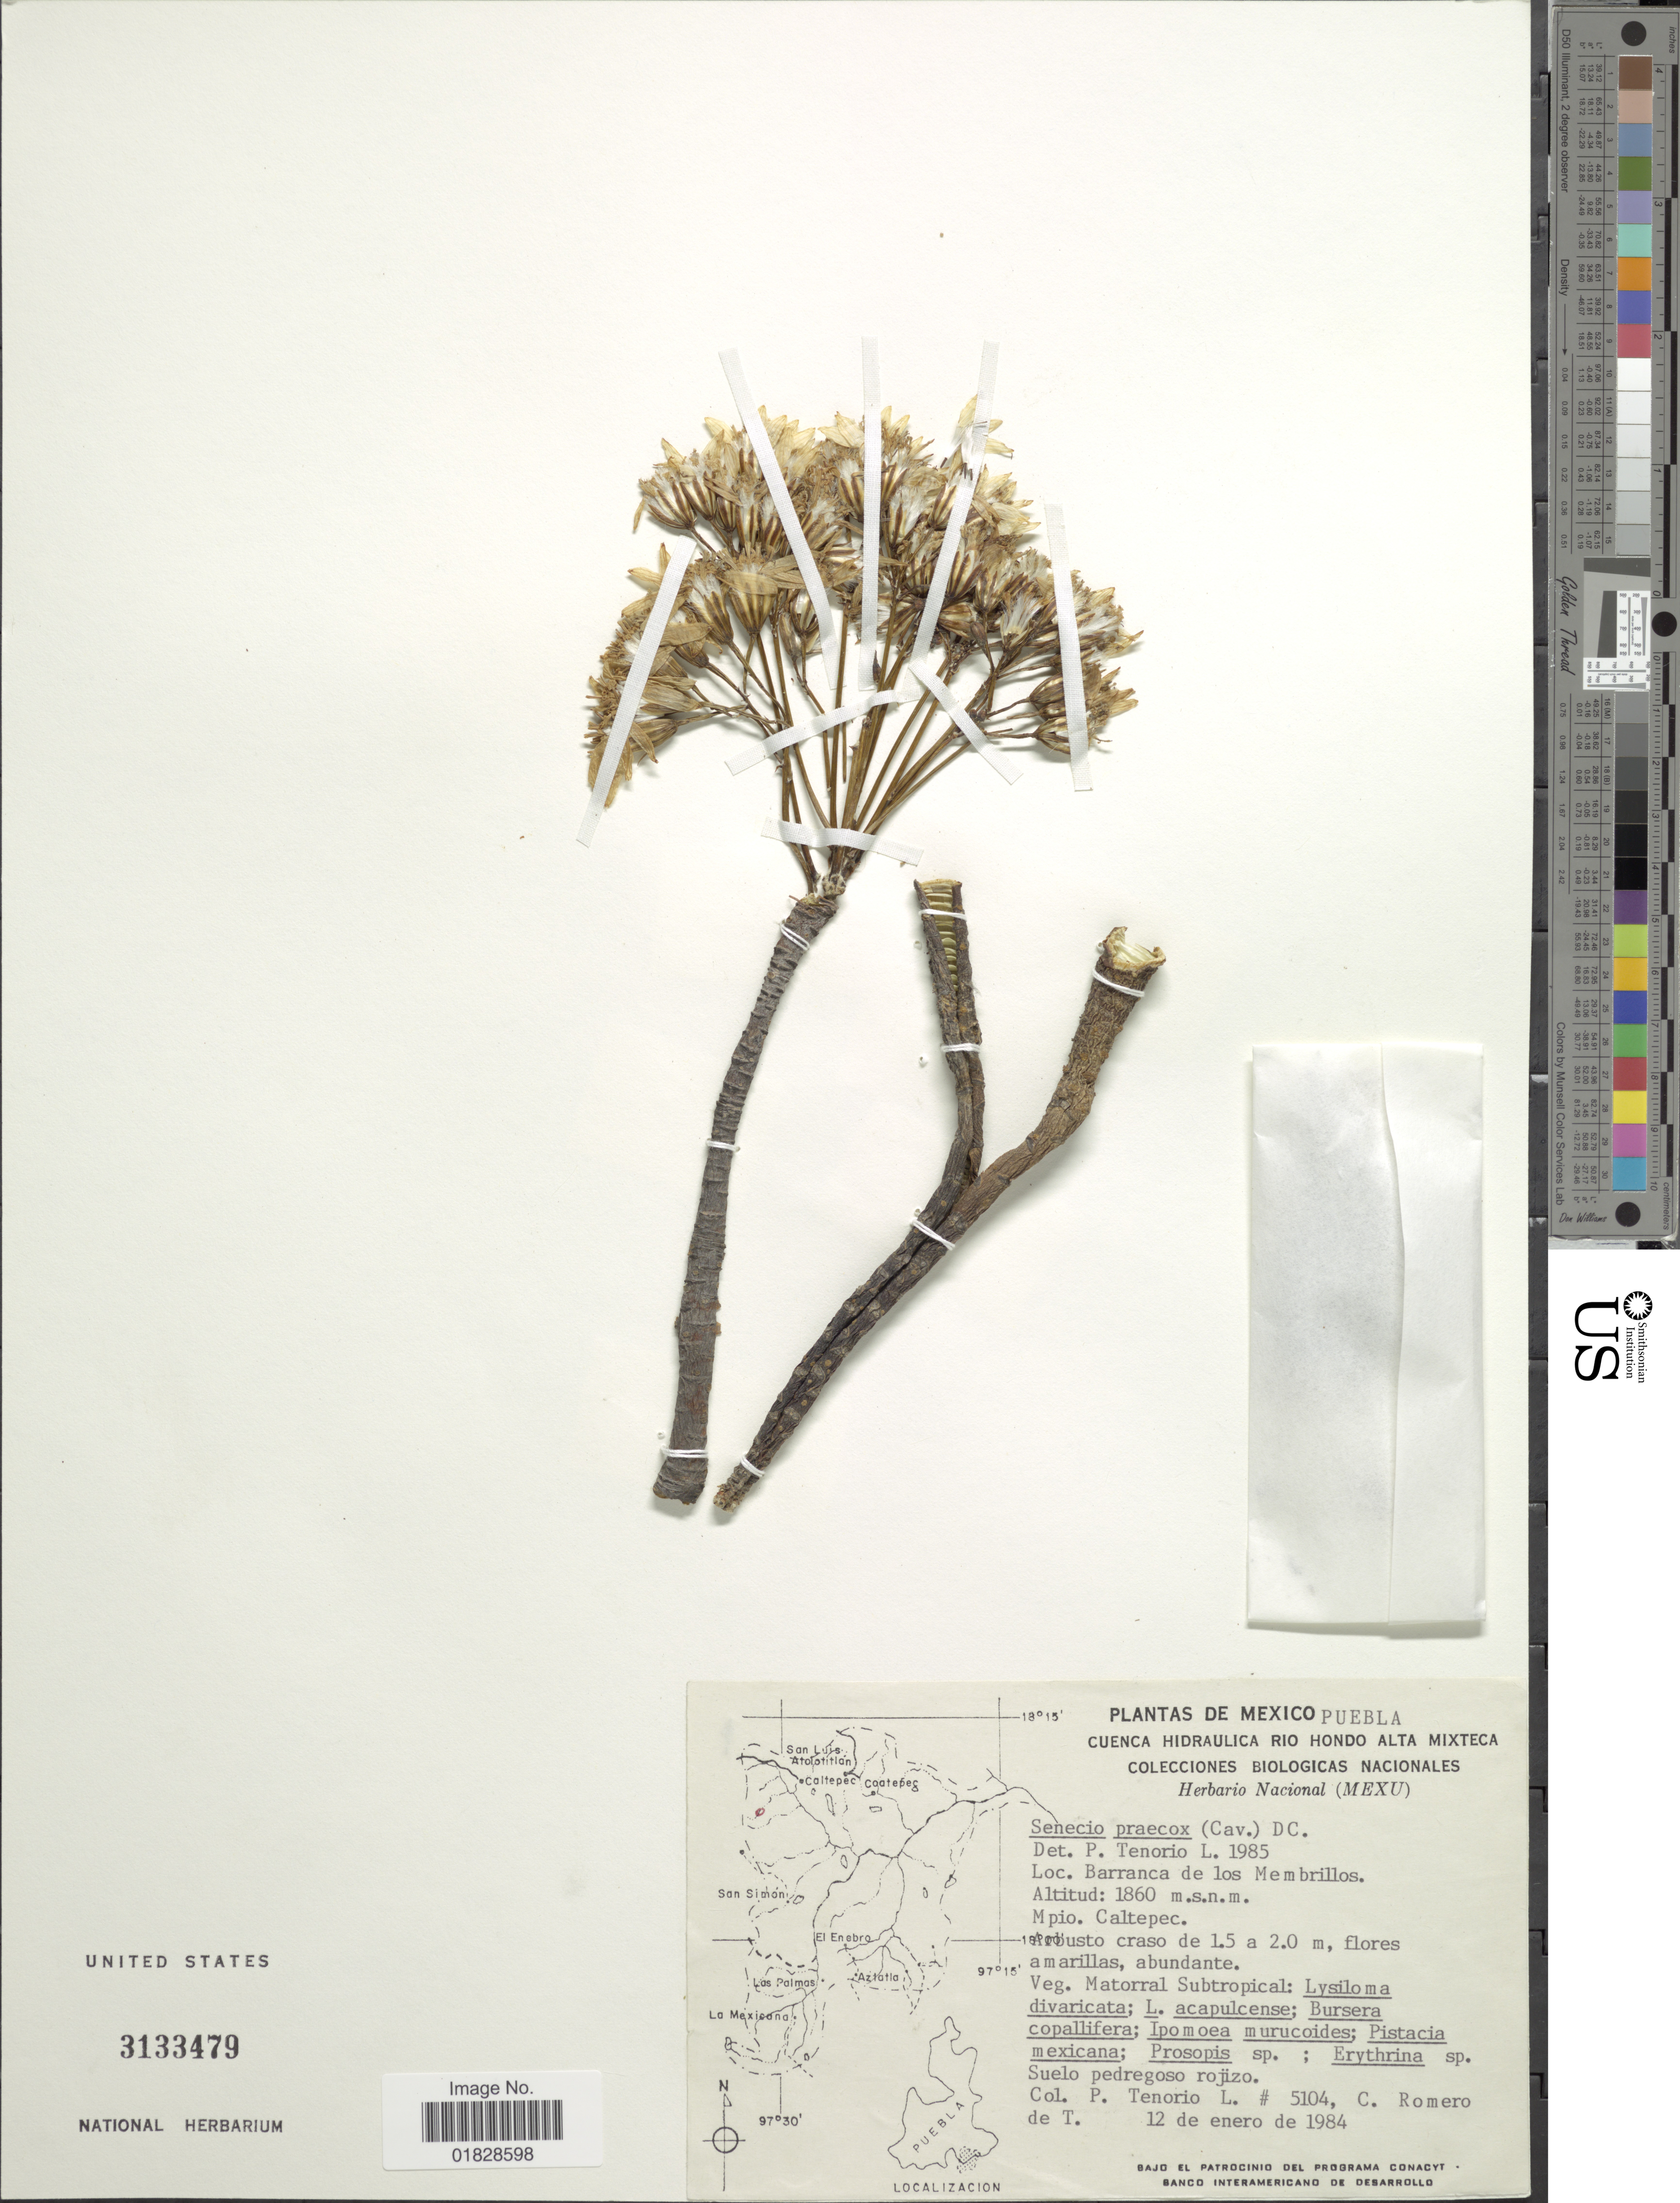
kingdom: Plantae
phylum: Tracheophyta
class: Magnoliopsida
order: Asterales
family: Asteraceae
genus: Pittocaulon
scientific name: Pittocaulon praecox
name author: (Cav.) H. Rob. & Brettell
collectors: P. Tenorio L. & C. Romero de T.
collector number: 5104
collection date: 1984-01-12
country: Mexico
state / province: Puebla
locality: Barranca de los Membrillos. Mpio. Caltepec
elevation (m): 1860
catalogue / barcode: US 3133479